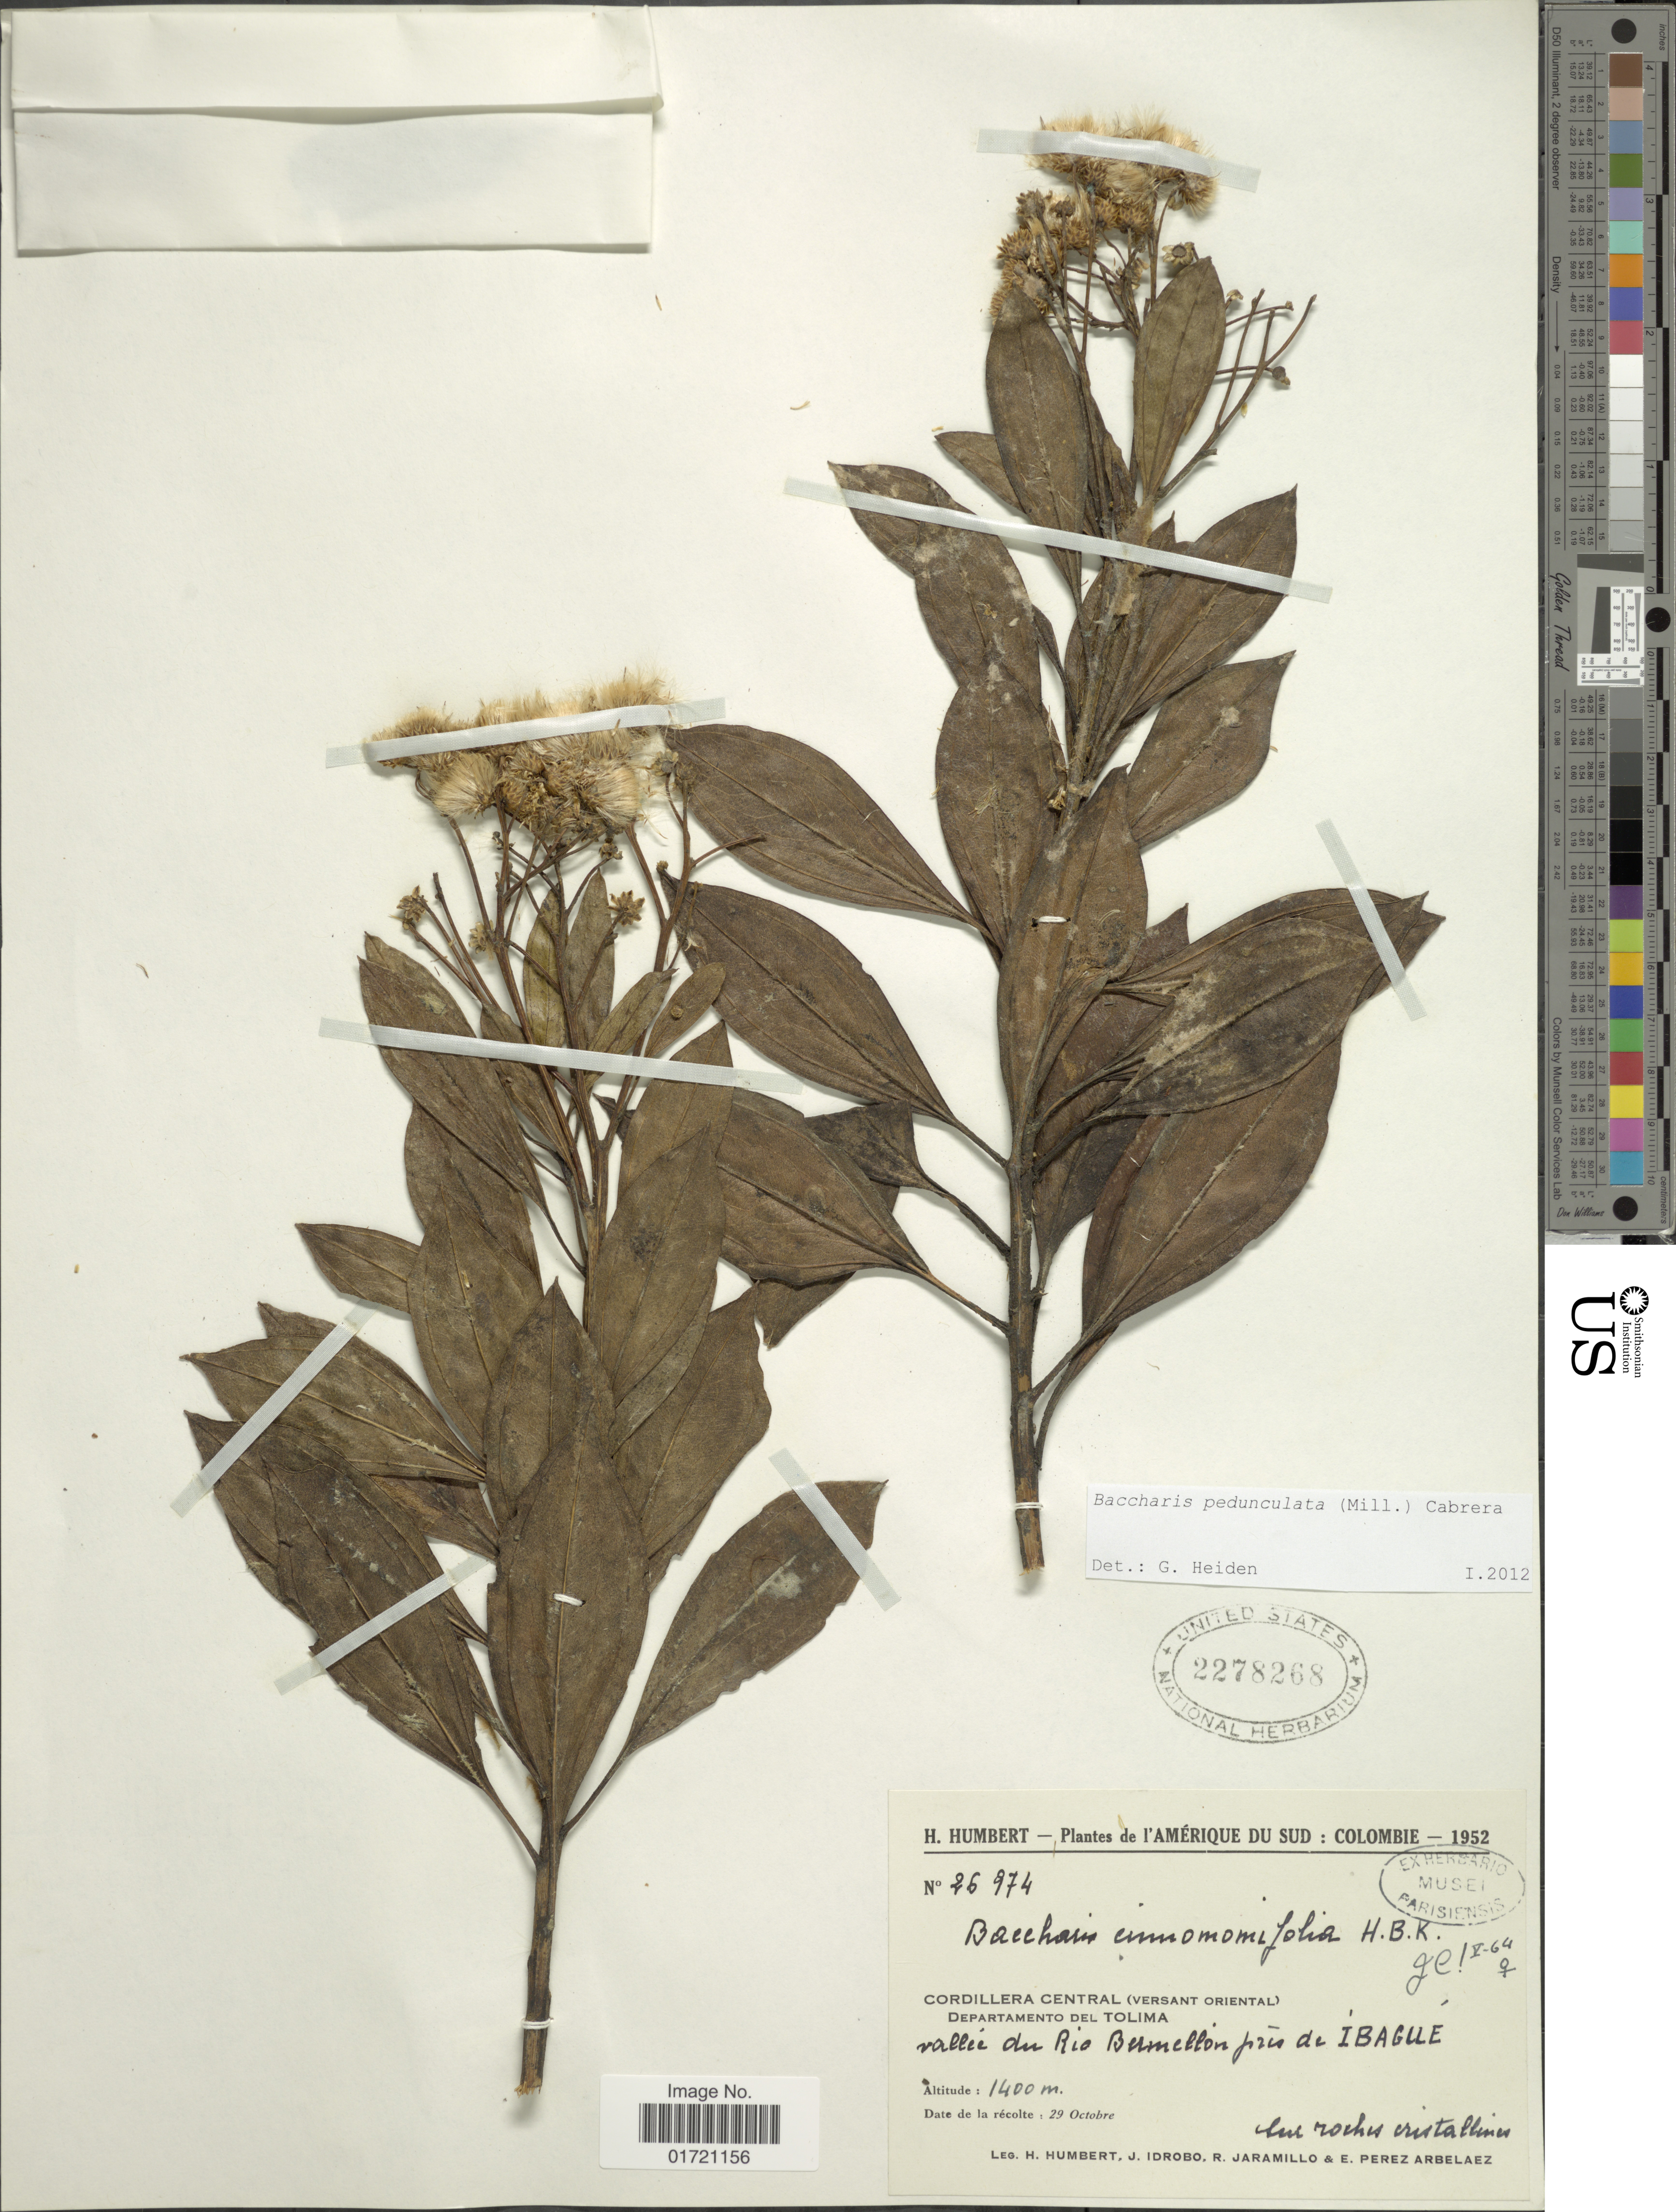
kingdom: Plantae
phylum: Tracheophyta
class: Magnoliopsida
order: Asterales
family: Asteraceae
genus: Baccharis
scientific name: Baccharis pedunculata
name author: (Mill.) Cabrera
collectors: H. Humbert, J. M. Idrobo, R. Jaramillo M. & E. Pérez Arbeláez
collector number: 26974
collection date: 1952-10-29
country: Colombia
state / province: Tolima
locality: Cordillera Central (versant Oriental). Departamento del Tolima. Vallée du Rio Bermellon près de Ibagué.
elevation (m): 1400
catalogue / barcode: US 2278268